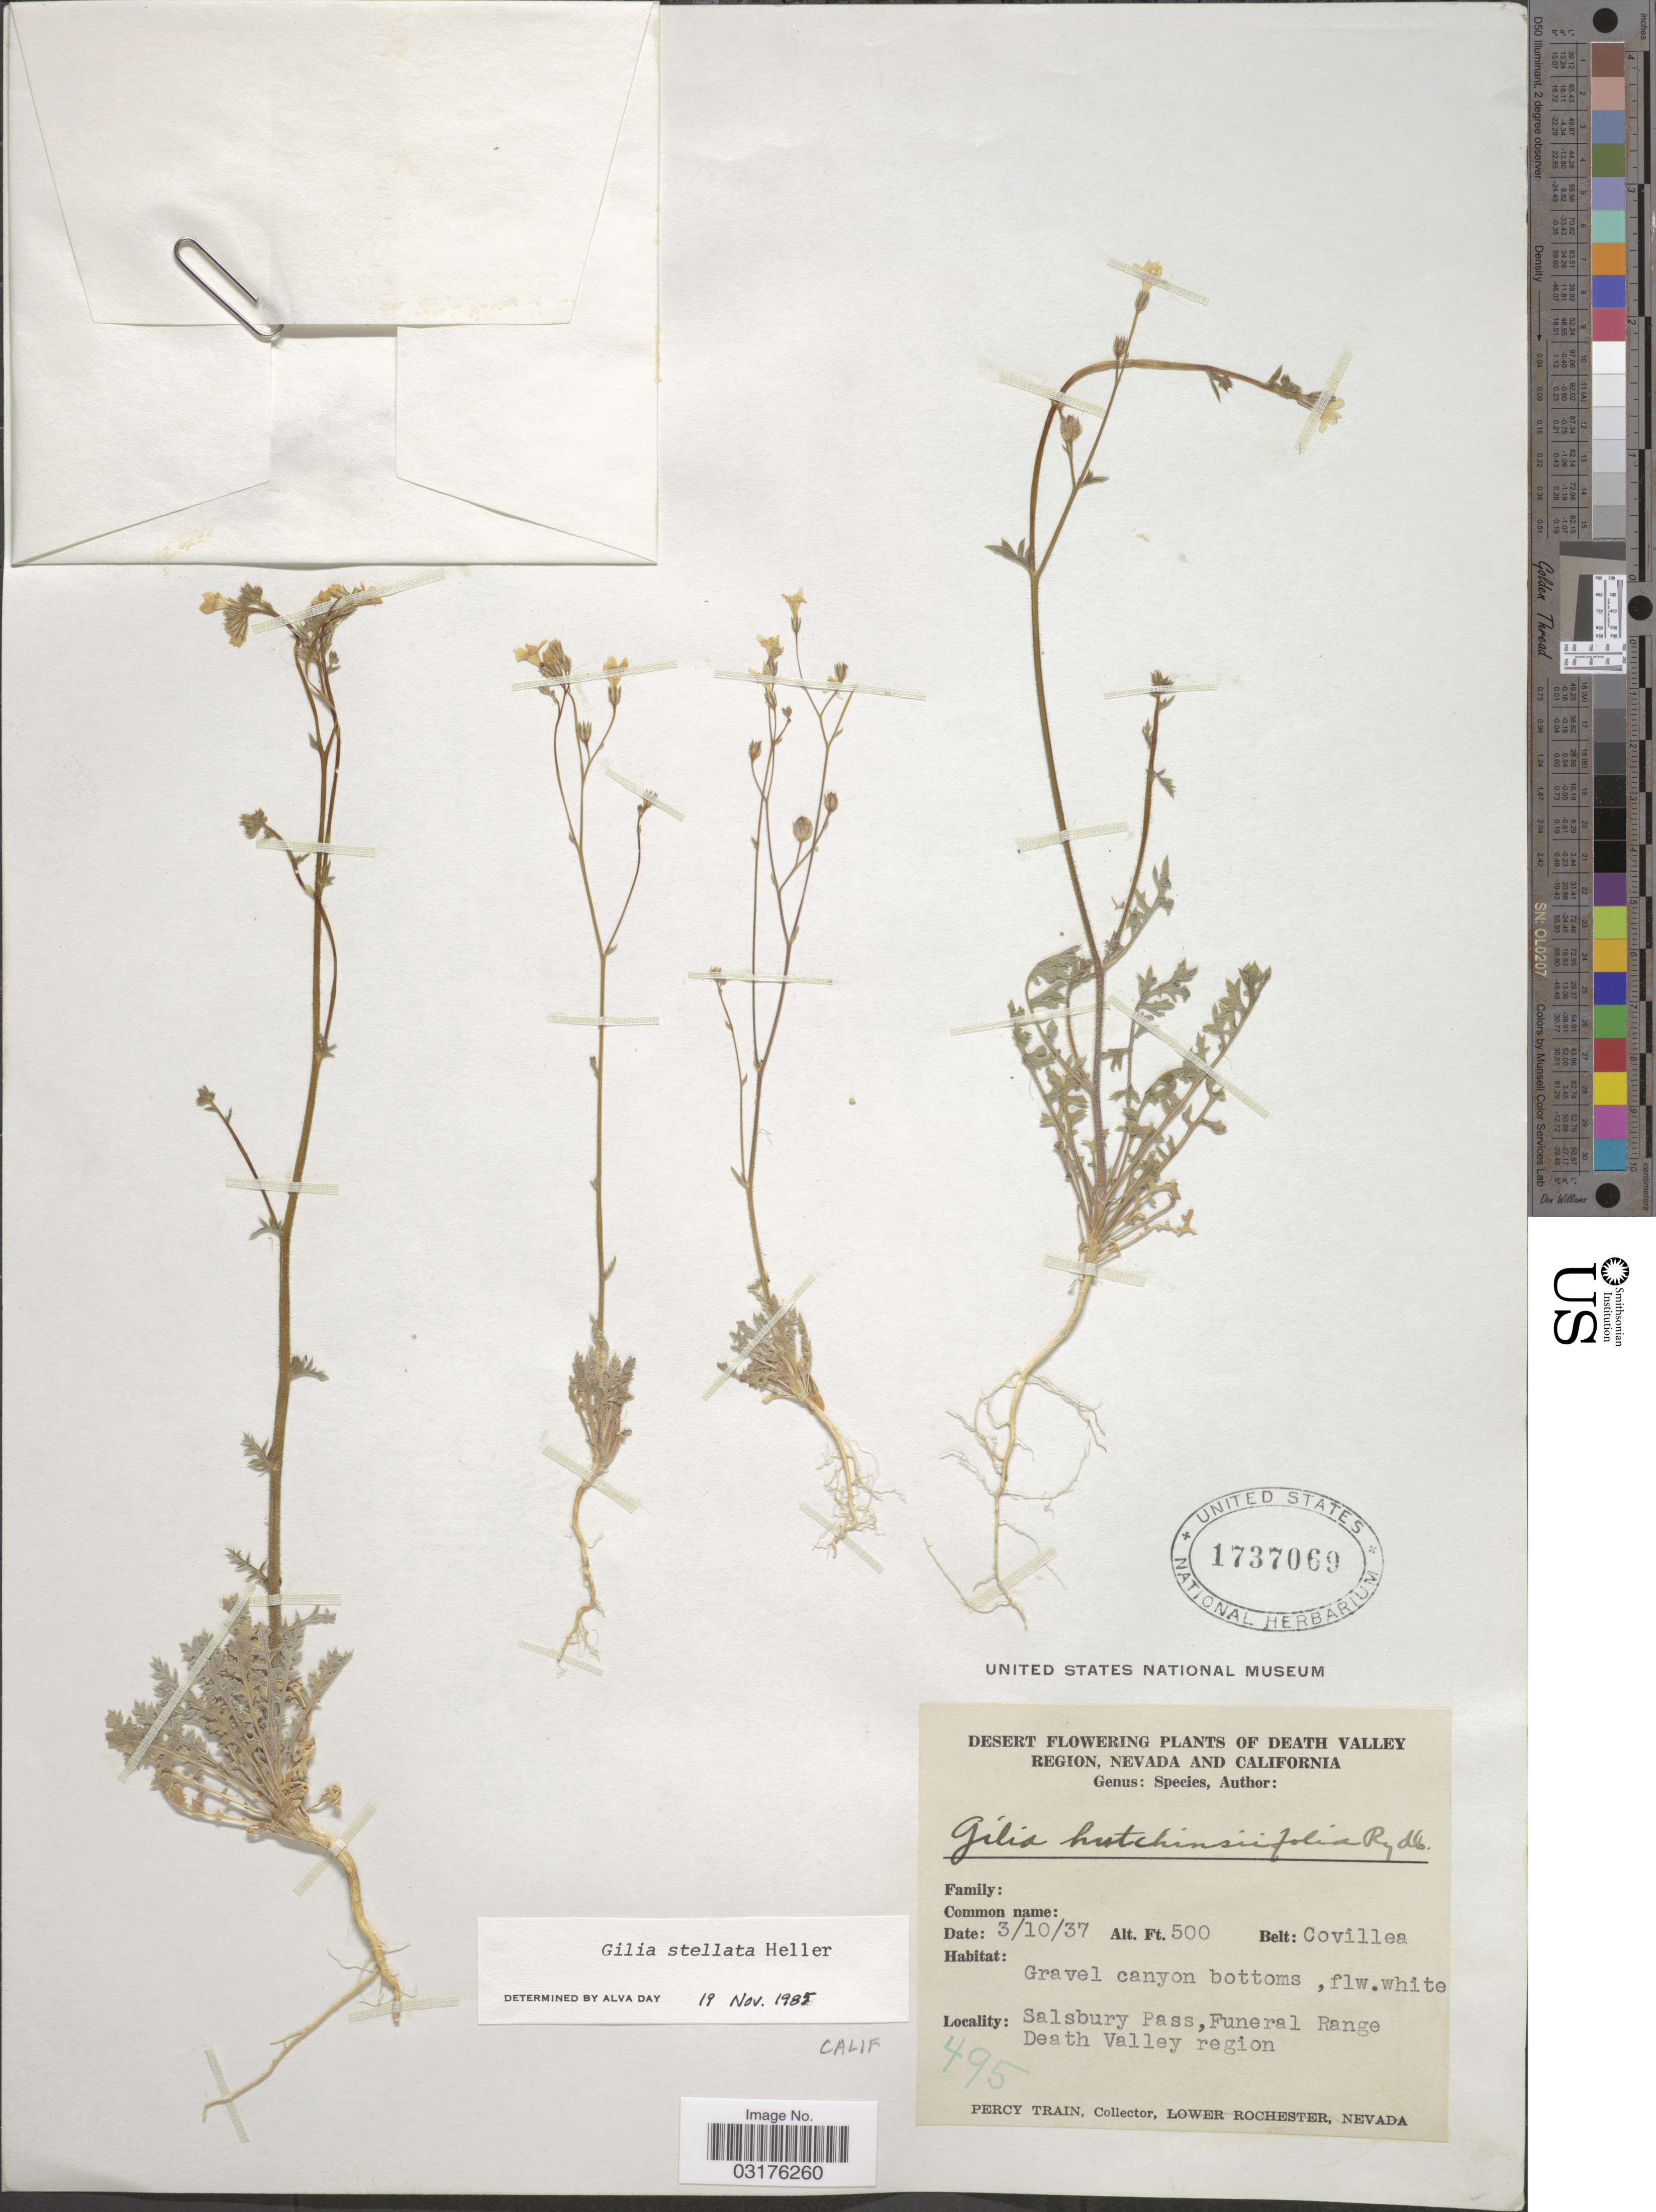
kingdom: Plantae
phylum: Tracheophyta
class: Magnoliopsida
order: Ericales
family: Polemoniaceae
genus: Gilia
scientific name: Gilia stellata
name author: A. Heller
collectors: P. Train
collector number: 495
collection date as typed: Transcribed d/m/y: 10/3/37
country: United States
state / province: California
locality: Death Valley Region, Salsbury Pass, Funeral Range Death Valley region.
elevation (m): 152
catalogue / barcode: US 1737069